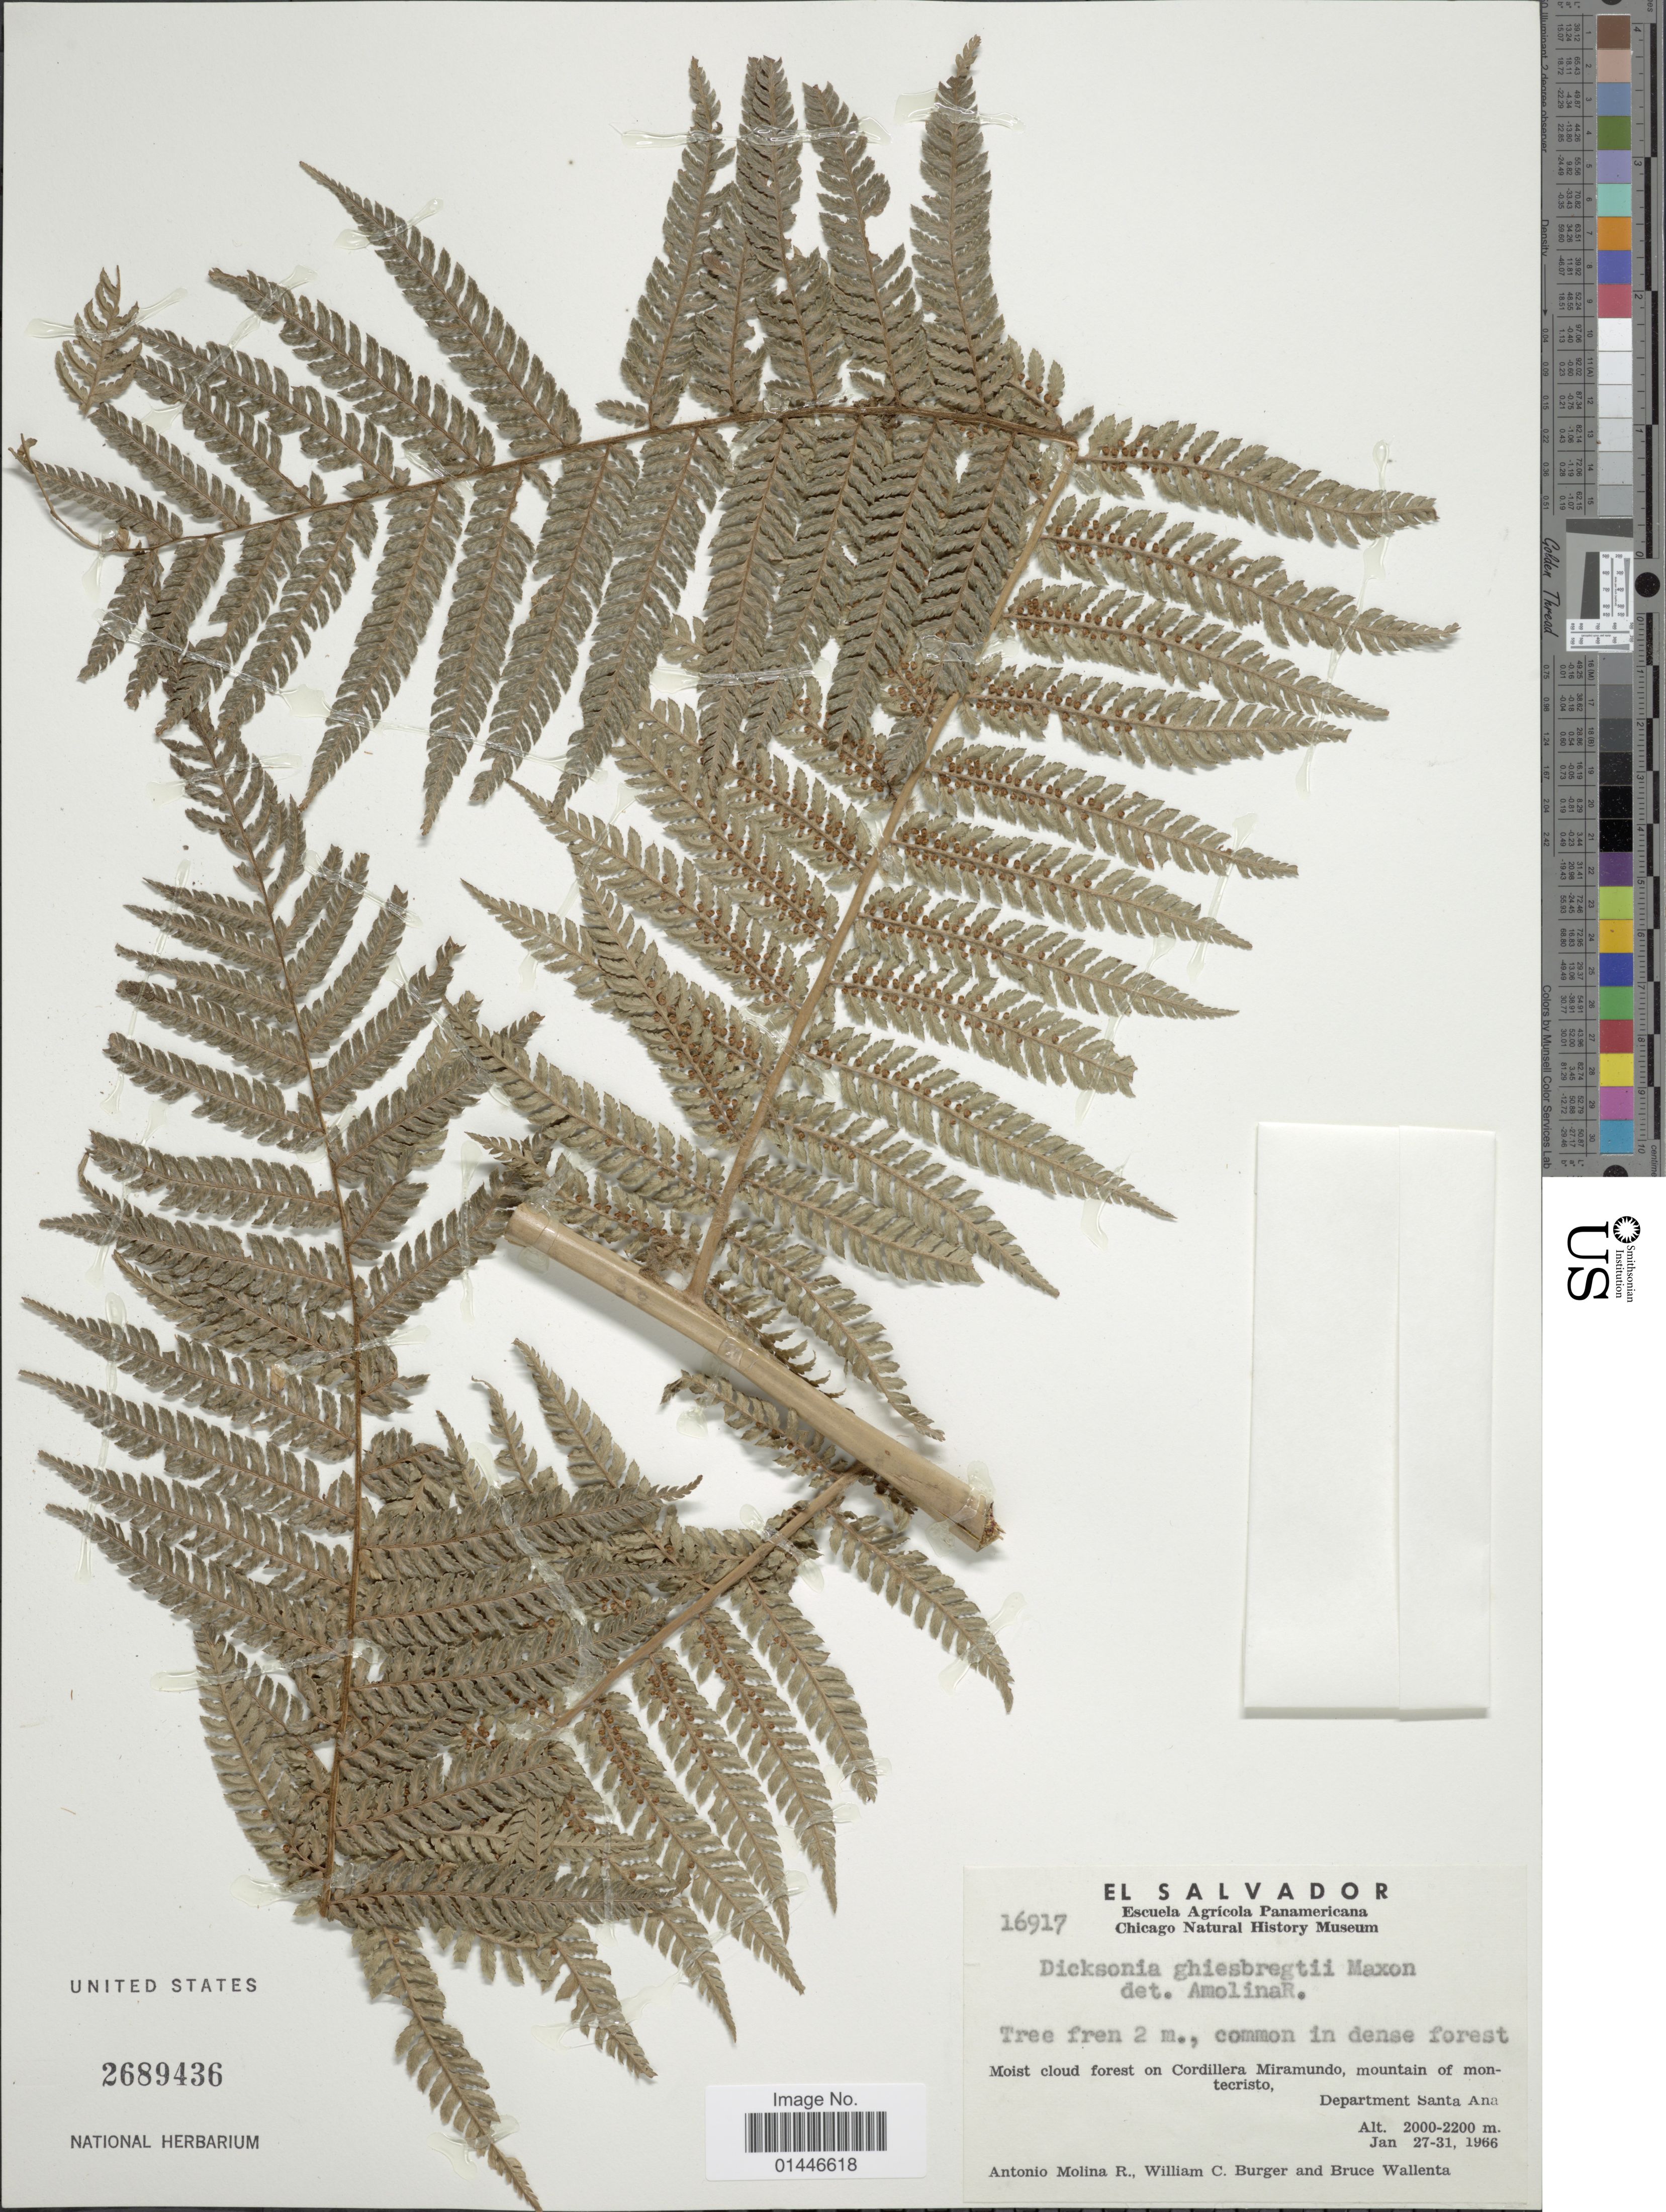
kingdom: Plantae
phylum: Tracheophyta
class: Polypodiopsida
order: Cyatheales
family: Dicksoniaceae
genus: Dicksonia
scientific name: Dicksonia gigantea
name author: H. Karst.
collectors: A. Molina R., W. Burger & B. Wallenta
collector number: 16917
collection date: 1966-01-27/1966-01-31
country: El Salvador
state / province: Santa Ana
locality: Moist cloud forest on Cordillera Miramundo, mountain of montecristo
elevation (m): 2000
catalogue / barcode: US 2689436